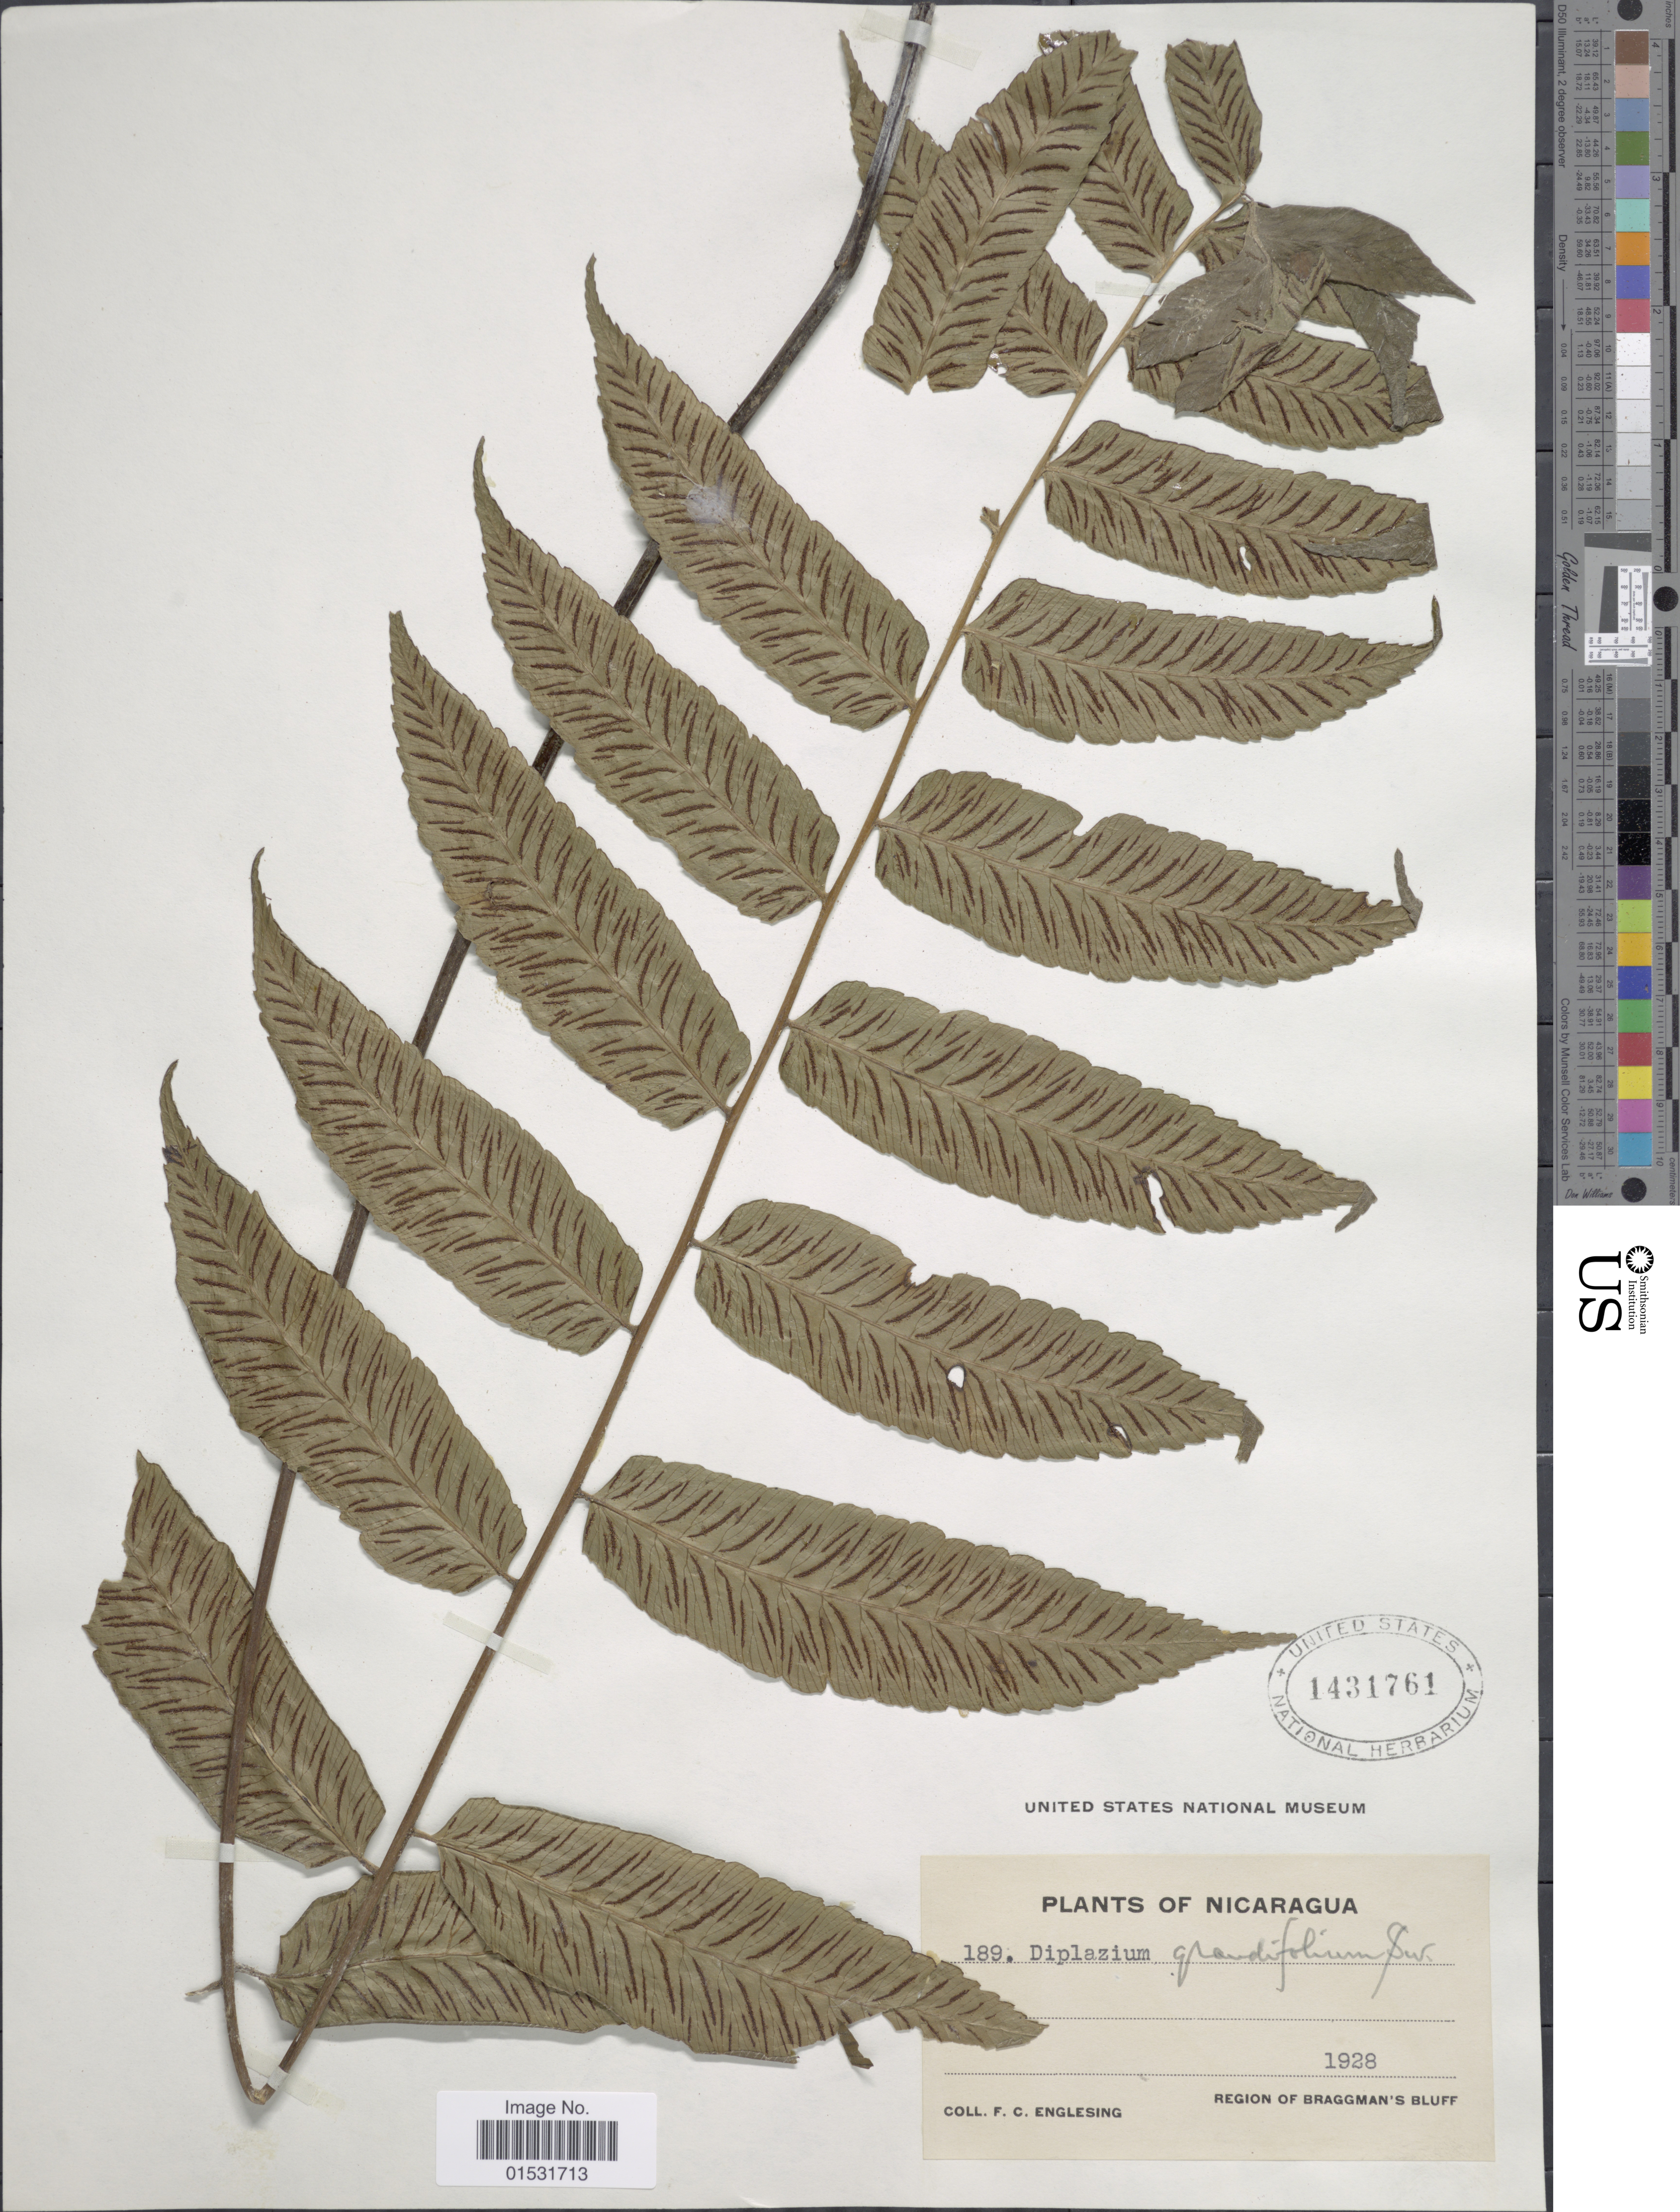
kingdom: Plantae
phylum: Tracheophyta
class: Polypodiopsida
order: Polypodiales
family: Athyriaceae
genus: Diplazium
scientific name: Diplazium grandifolium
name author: Sw.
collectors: F. Englesing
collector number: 189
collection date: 1928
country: Nicaragua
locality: Region of Braggman's Bluff.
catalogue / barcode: US 1431761